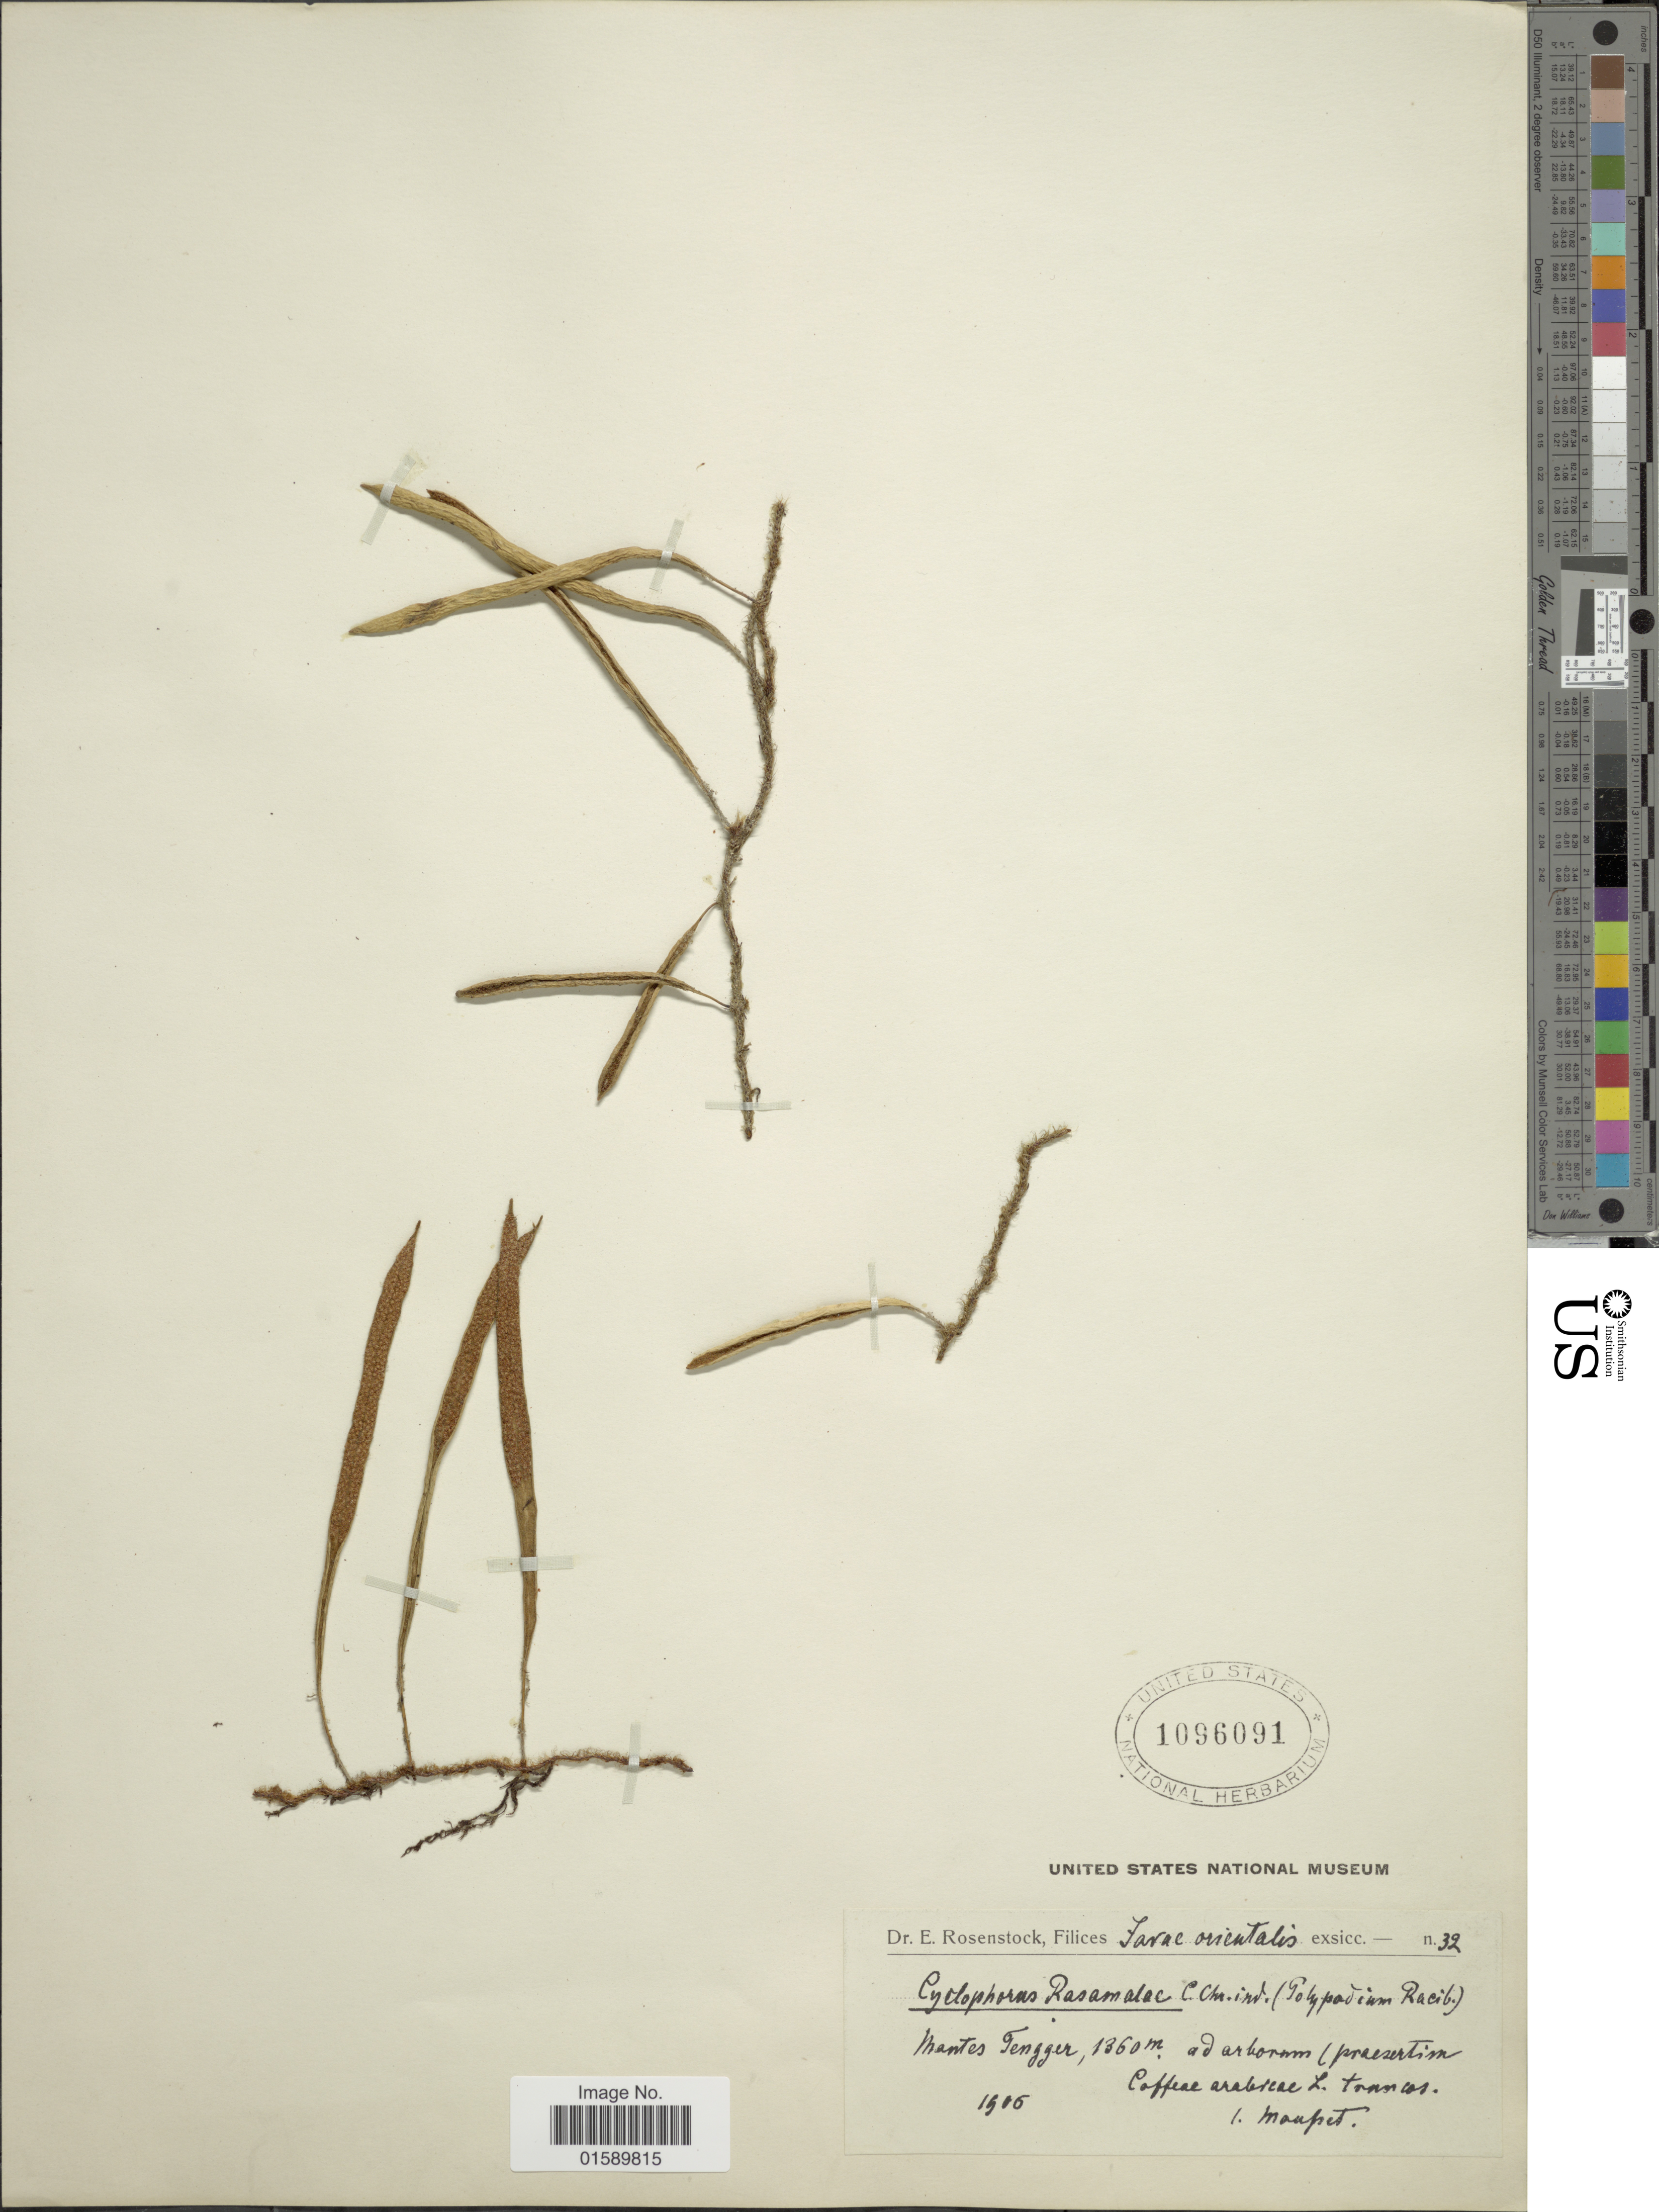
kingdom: Plantae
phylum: Tracheophyta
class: Polypodiopsida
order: Polypodiales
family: Polypodiaceae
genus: Pyrrosia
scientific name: Pyrrosia rasamalae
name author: (Racib.) K.H. Shing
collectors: Mousset, --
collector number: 32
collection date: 1906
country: Indonesia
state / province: Java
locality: Javae orientalis, Montes Tengger.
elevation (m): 1360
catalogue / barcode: US 1096091